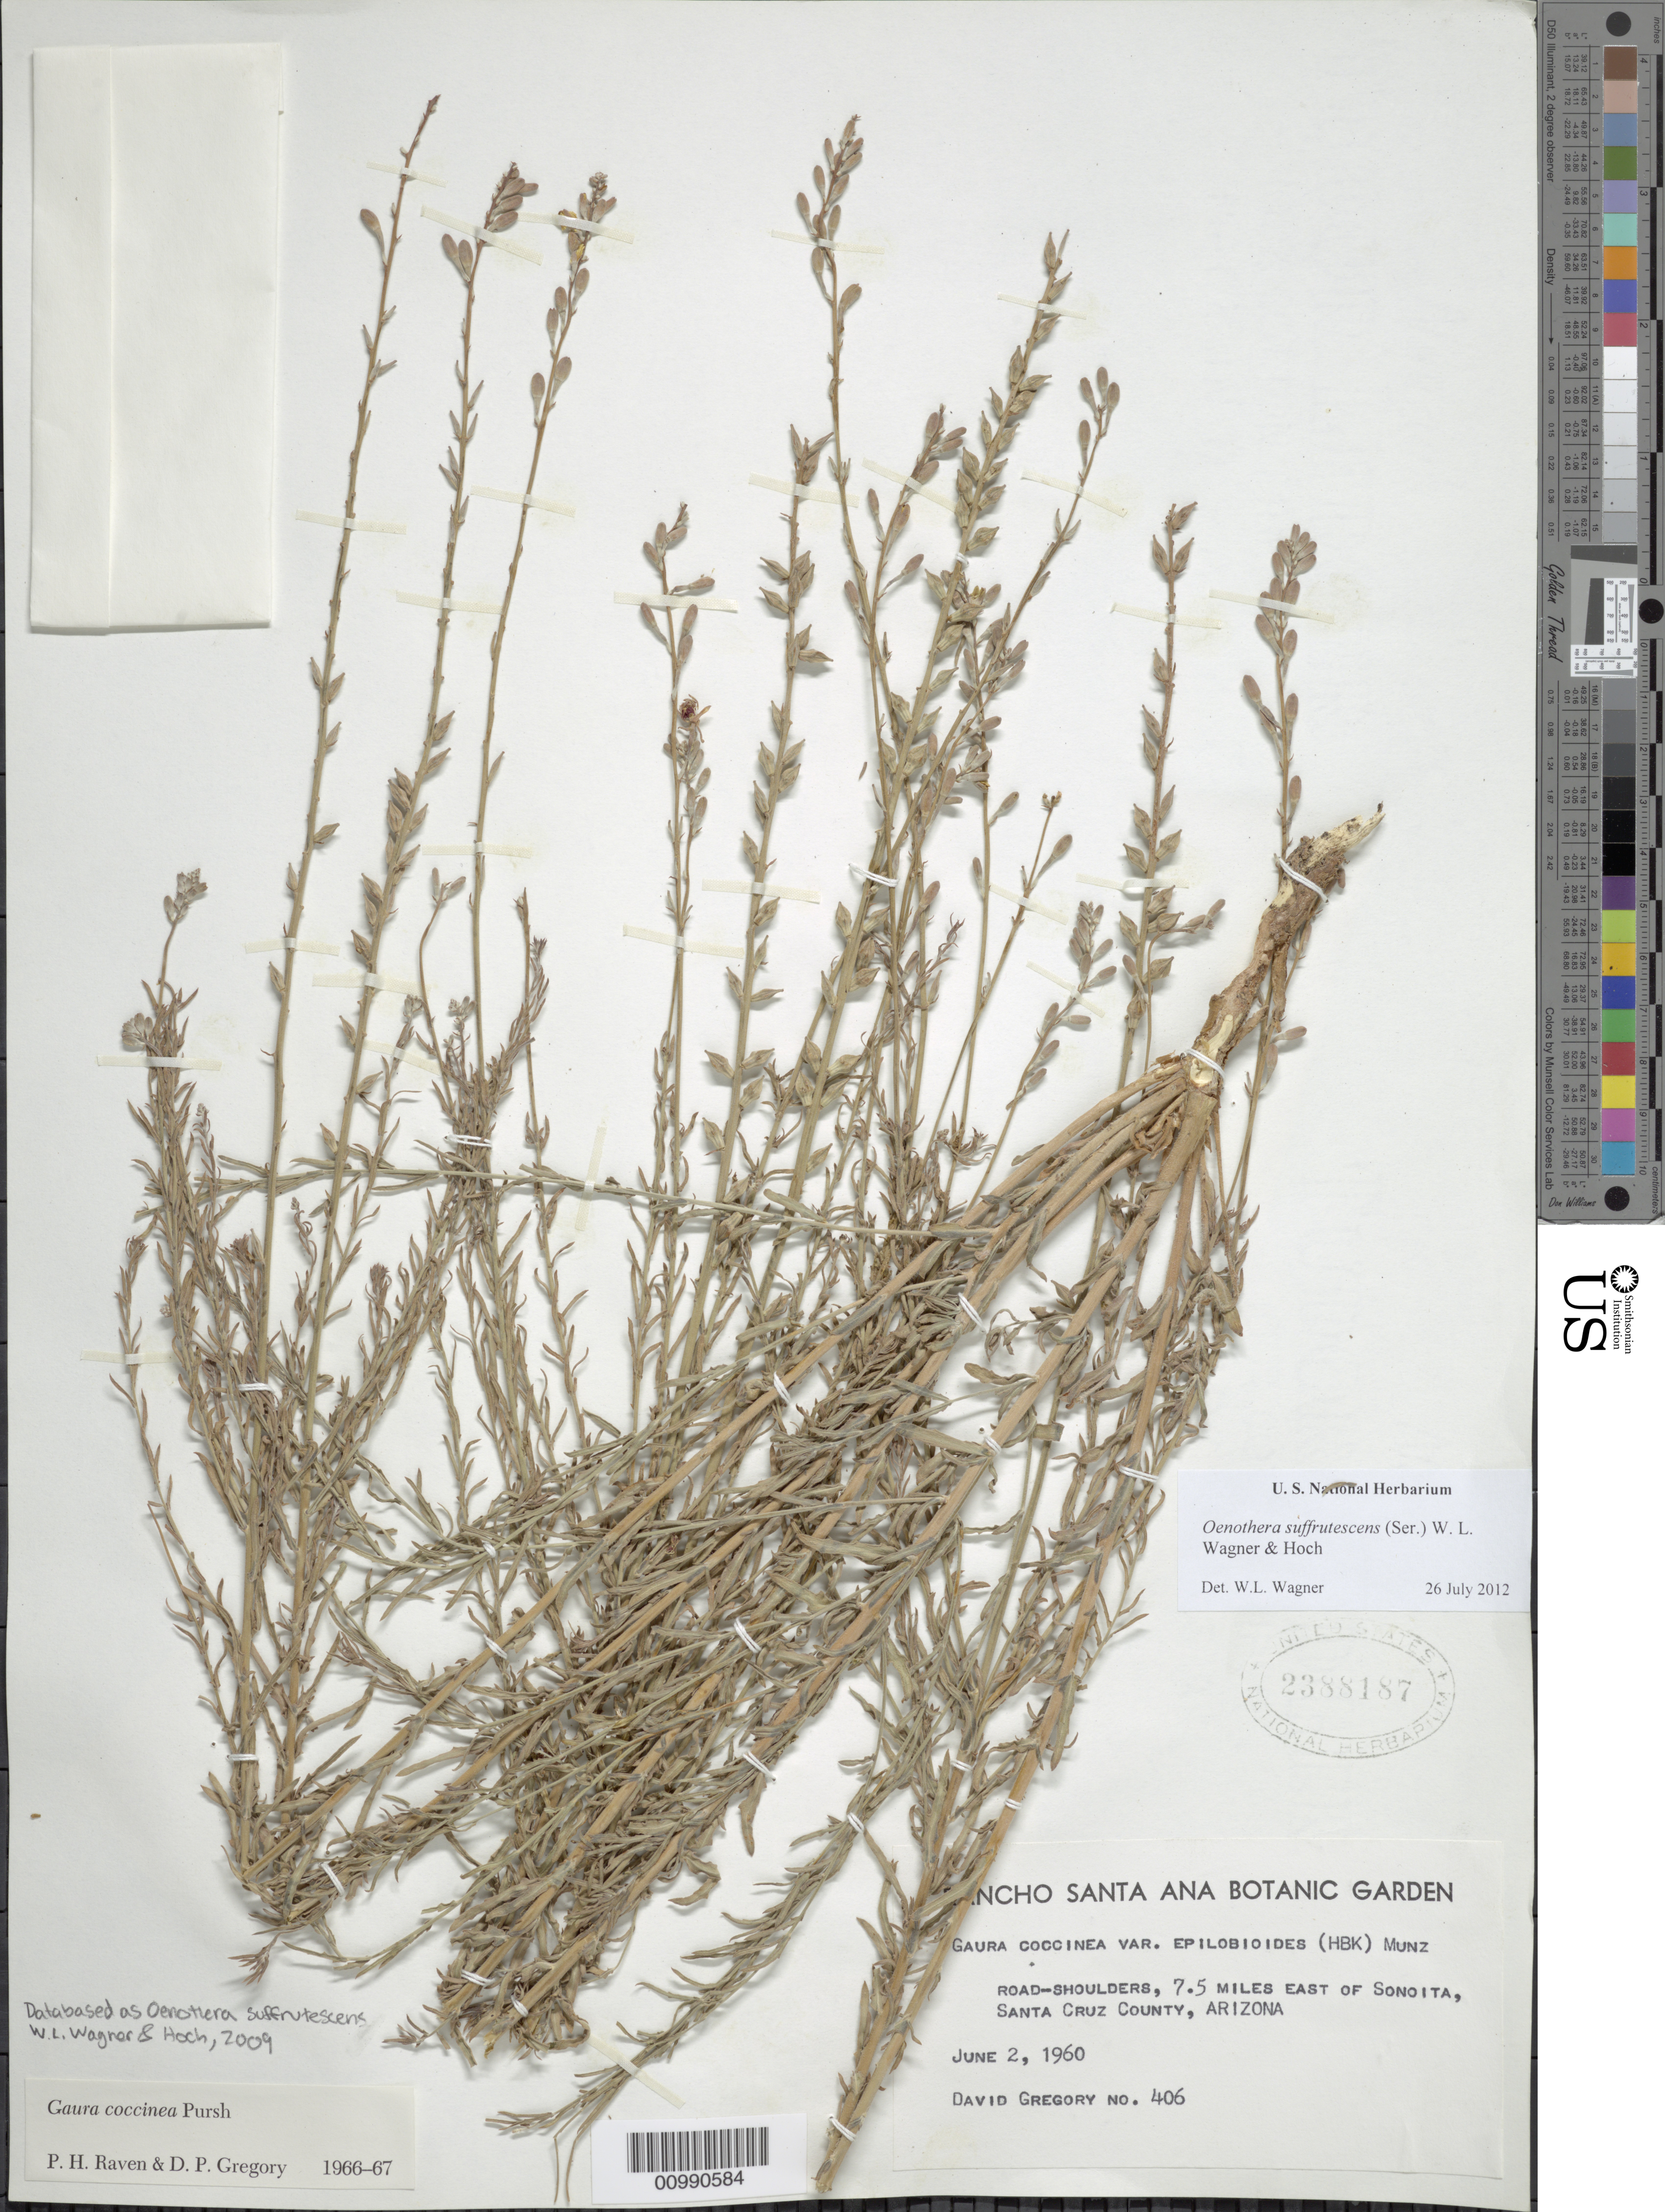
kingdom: Plantae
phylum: Tracheophyta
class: Magnoliopsida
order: Myrtales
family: Onagraceae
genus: Oenothera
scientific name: Oenothera suffrutescens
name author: (Ser.) W.L. Wagner & Hoch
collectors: D. Gregory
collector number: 406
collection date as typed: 02 Jun 1960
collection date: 1960-06-02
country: United States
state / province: Arizona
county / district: Santa Cruz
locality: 7.5 mi. E of Sonoita; Road-Shoulders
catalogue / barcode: US 2388187